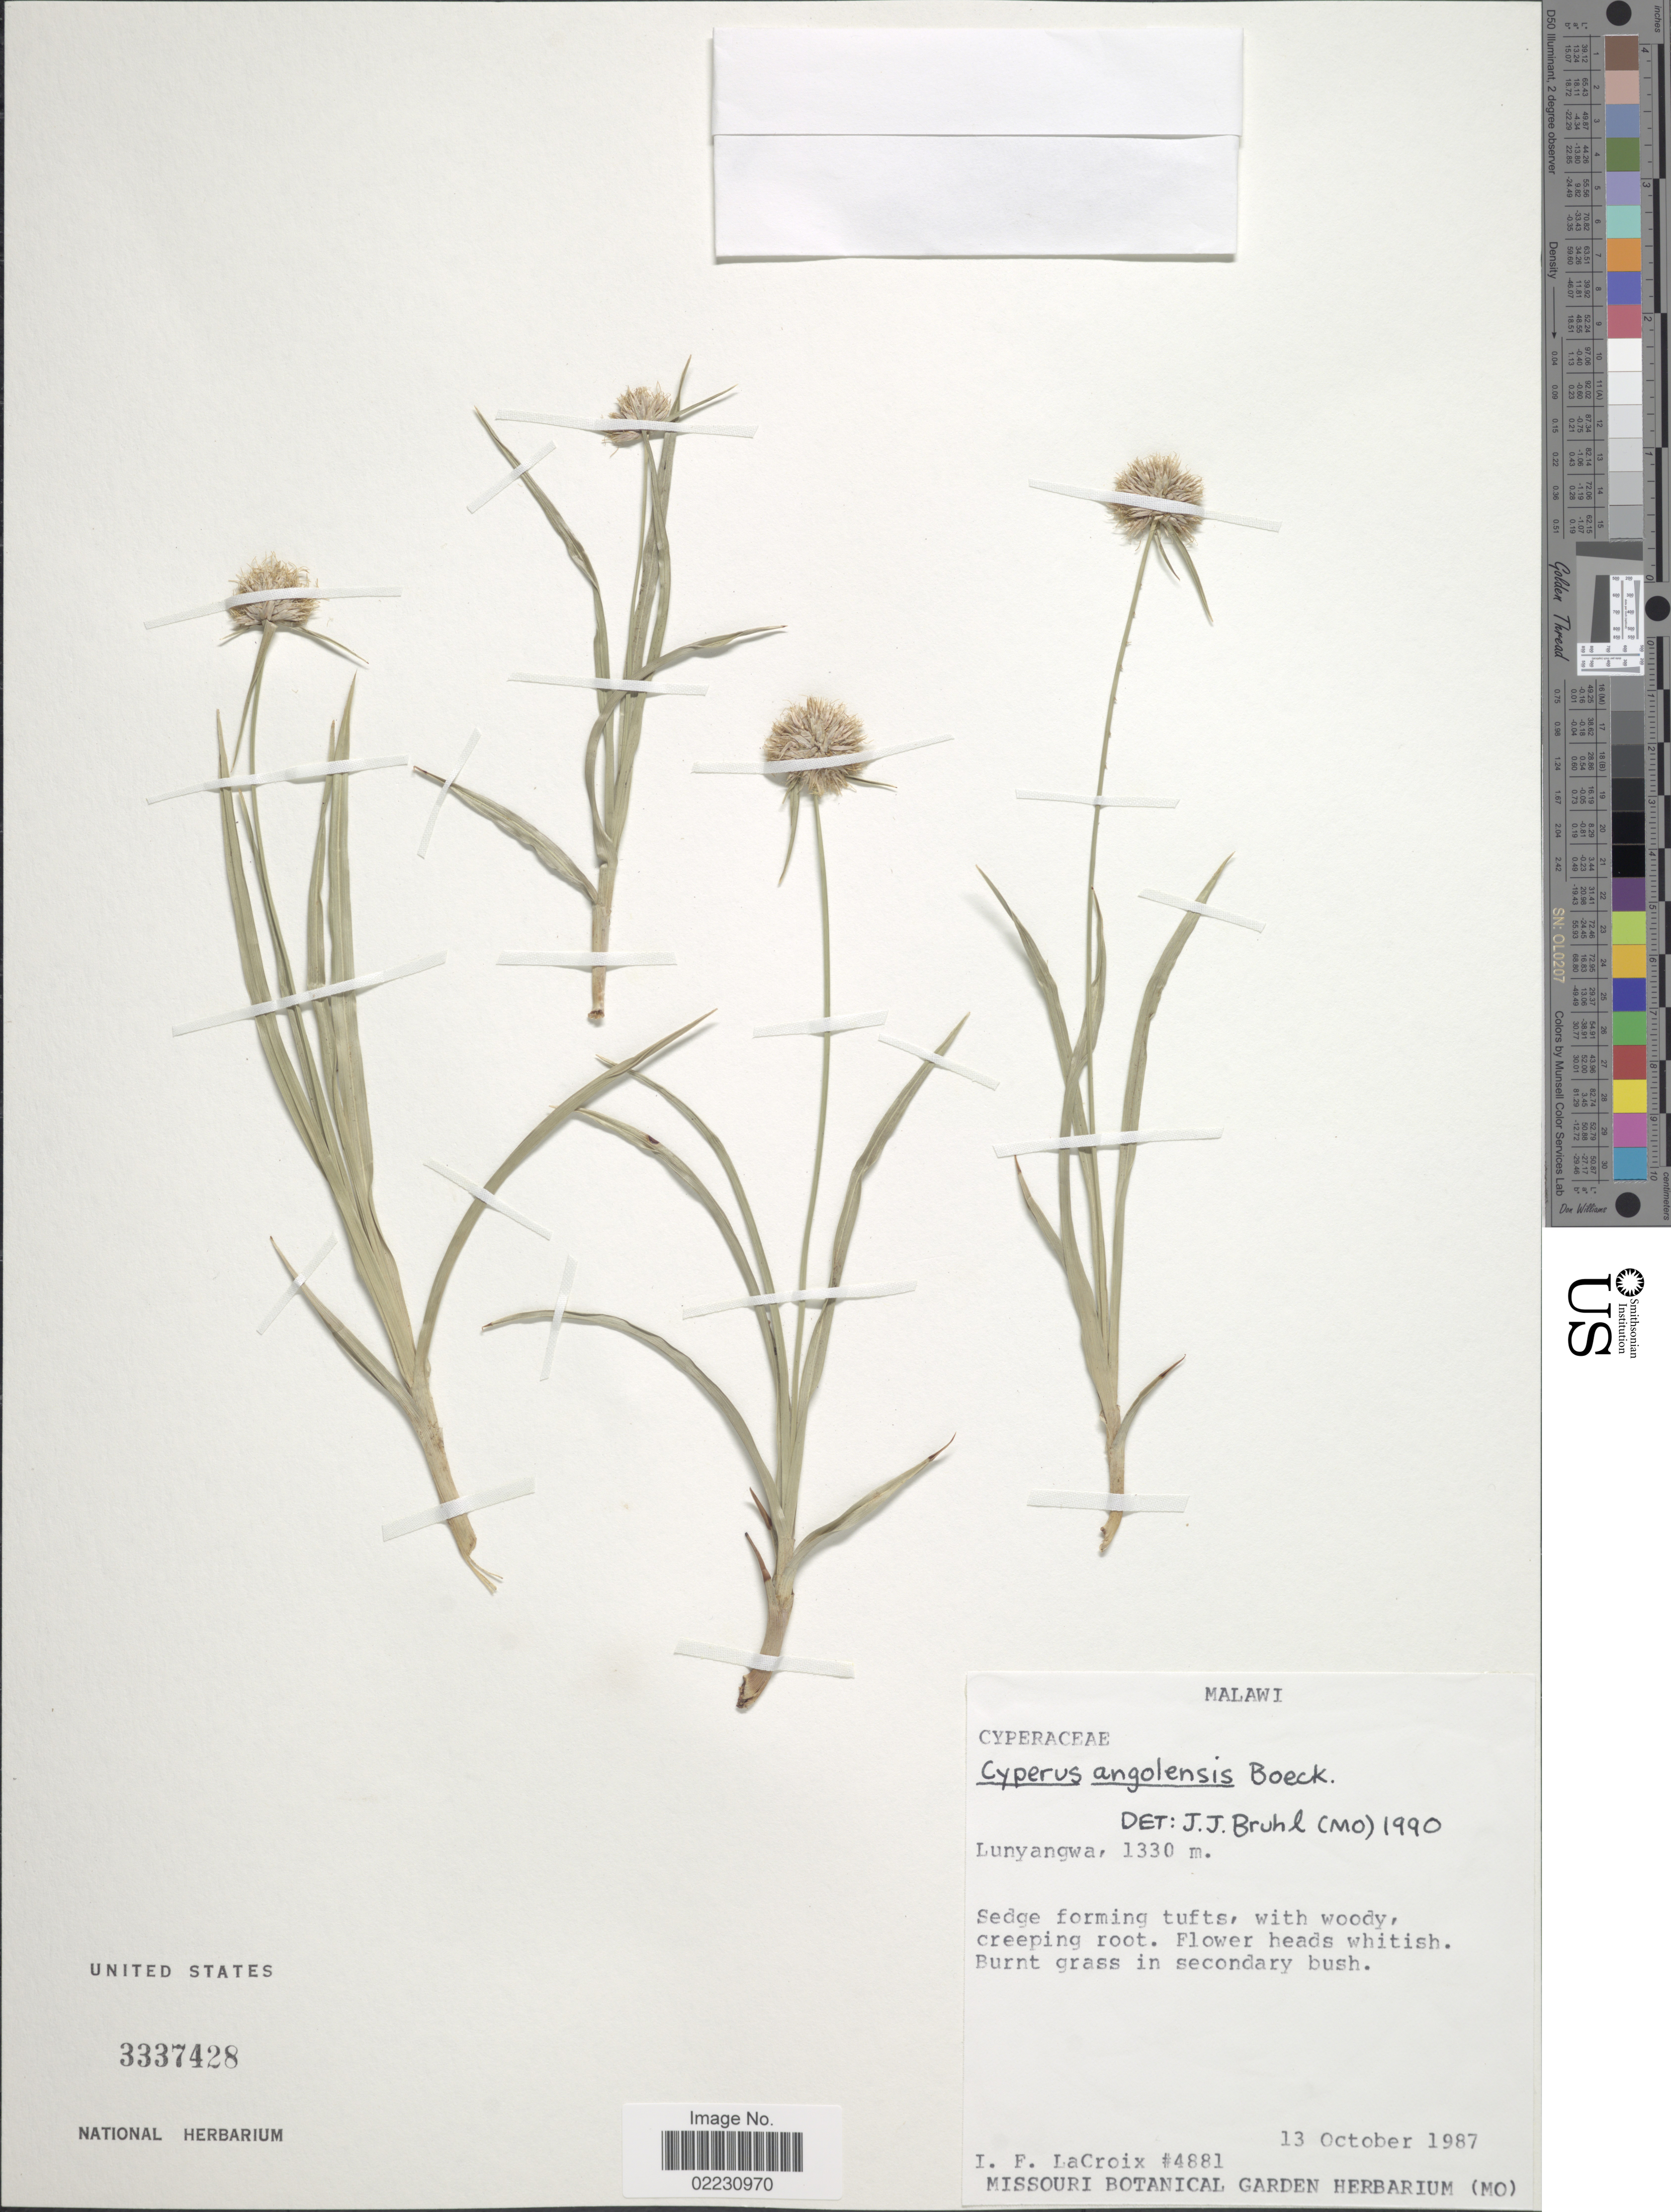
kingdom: Plantae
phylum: Tracheophyta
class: Liliopsida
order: Poales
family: Cyperaceae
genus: Cyperus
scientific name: Cyperus angolensis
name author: Boeckeler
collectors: I. LaCroix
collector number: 4881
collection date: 1987-10-13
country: Malawi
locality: Lunyangwa.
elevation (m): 1330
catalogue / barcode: US 3337428